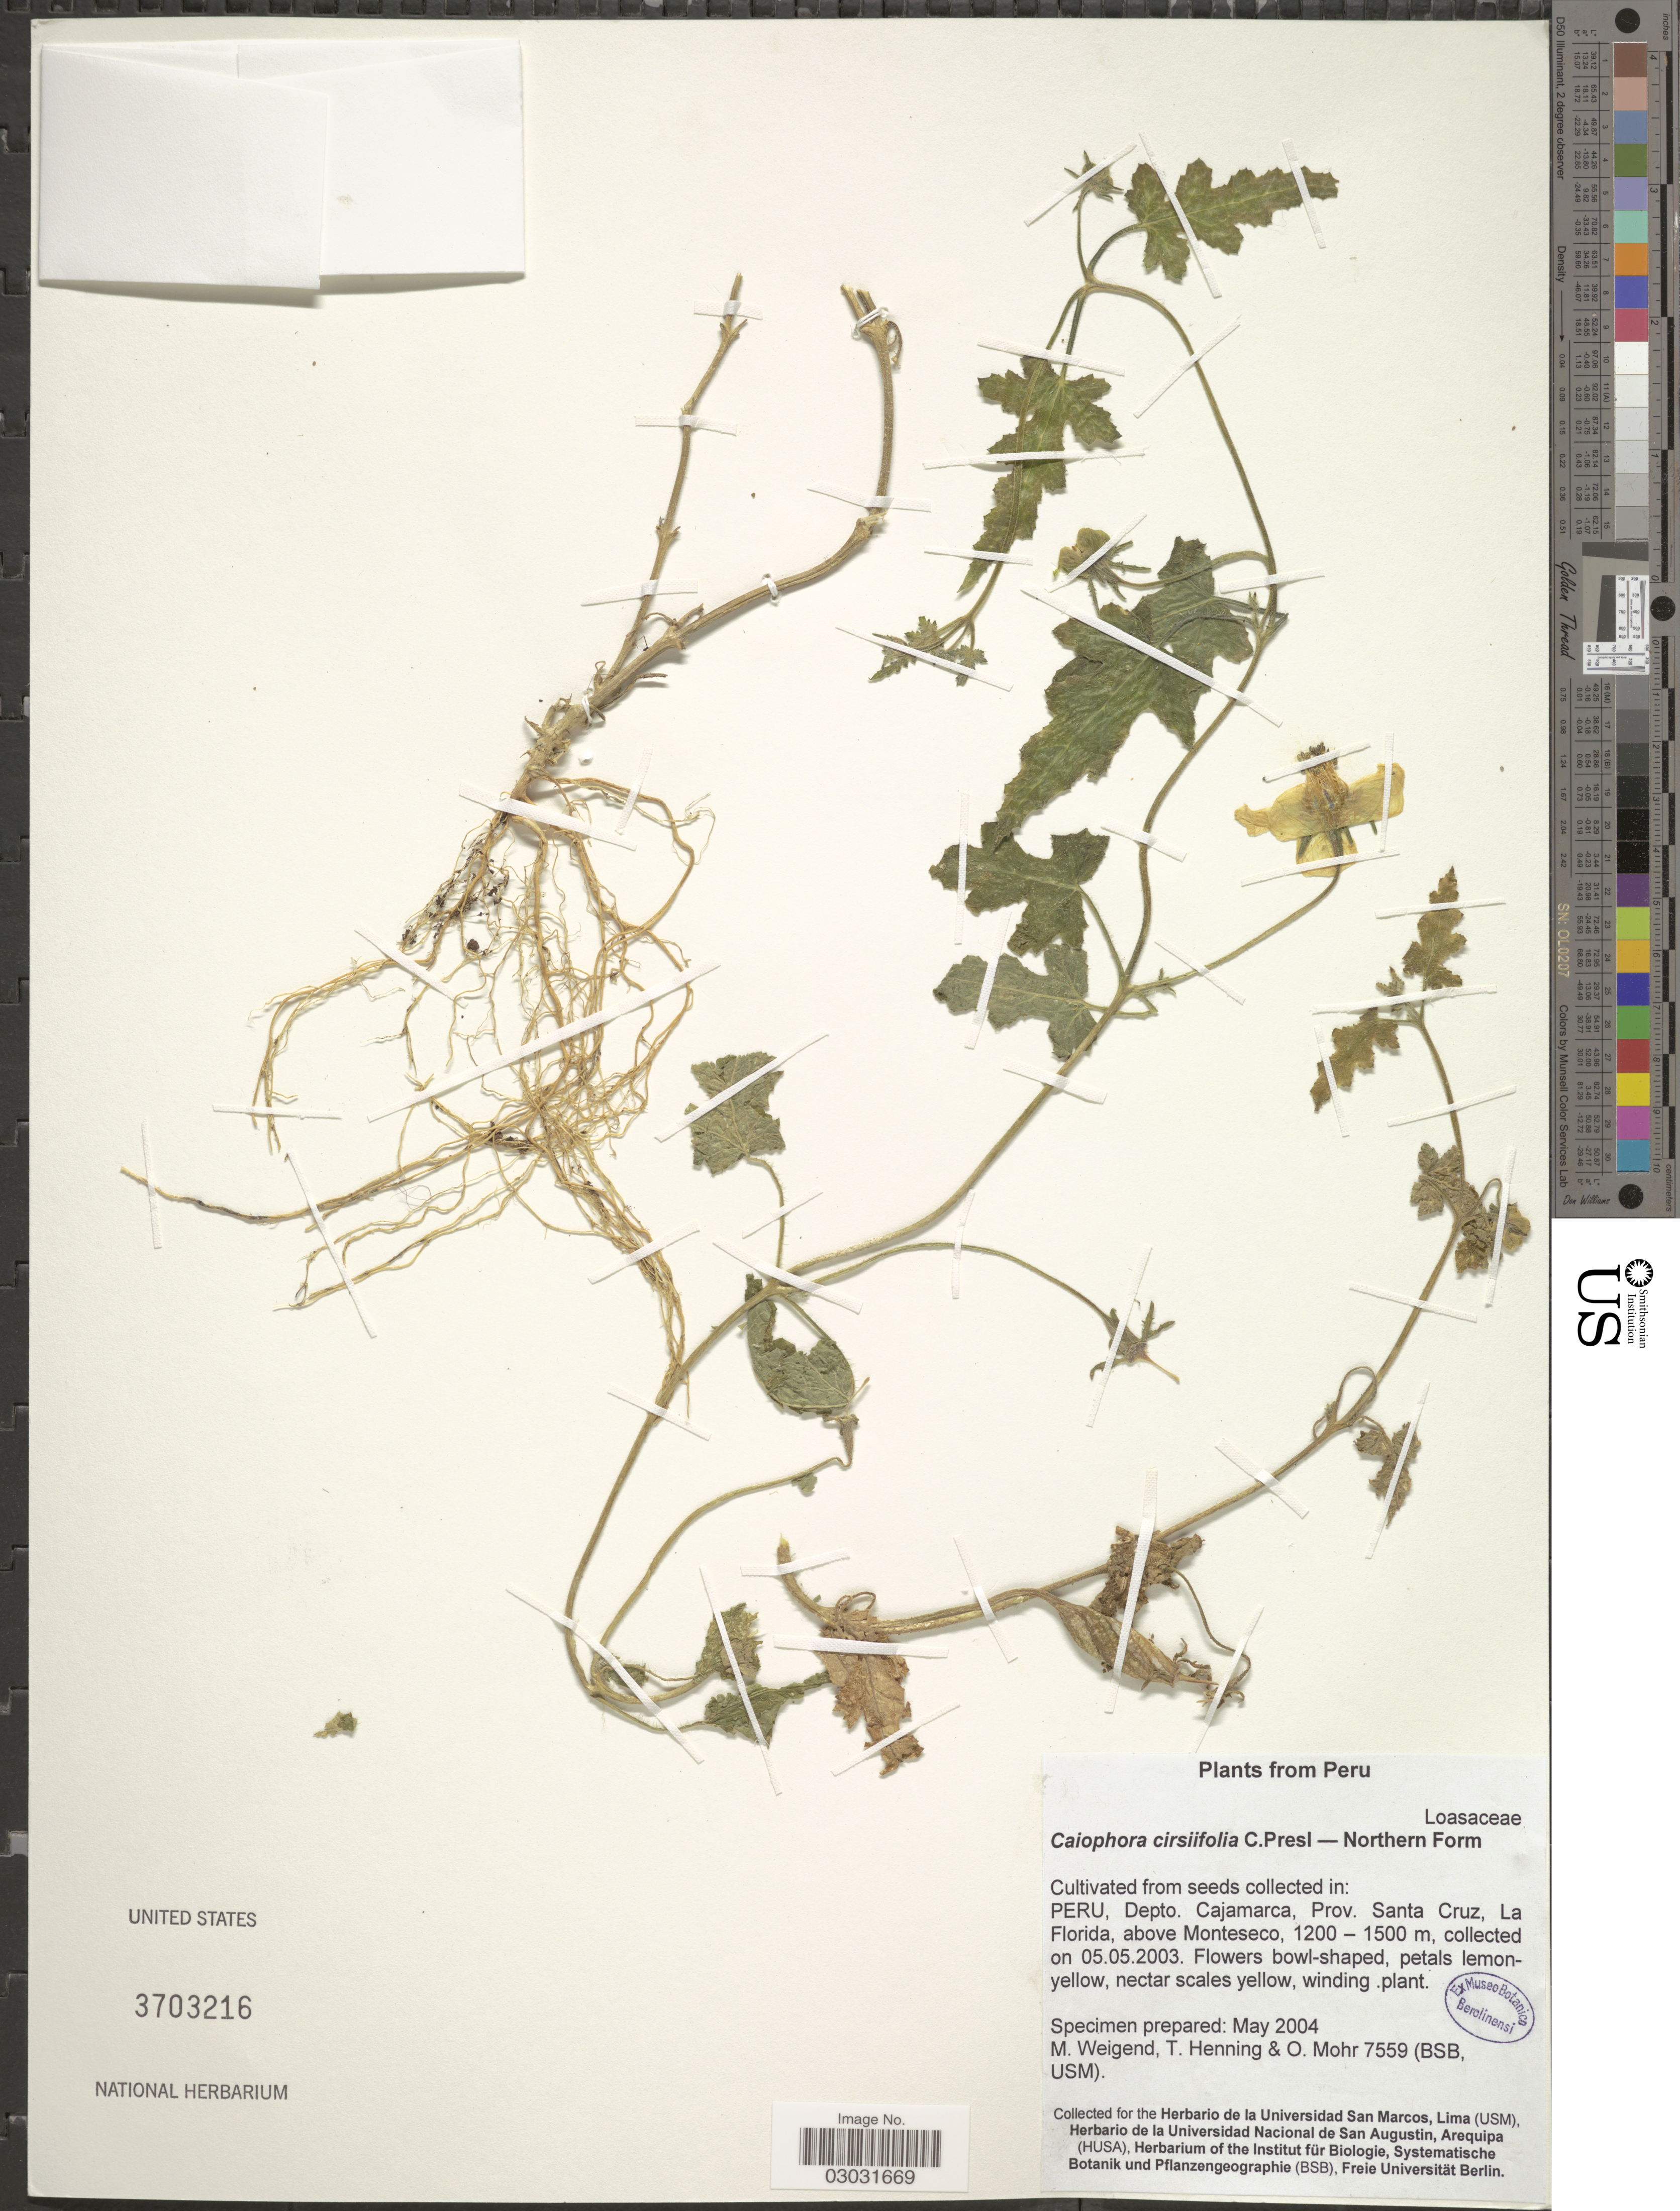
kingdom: Plantae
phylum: Tracheophyta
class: Magnoliopsida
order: Cornales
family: Loasaceae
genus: Caiophora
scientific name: Caiophora cirsiifolia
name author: C. Presl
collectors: M. Weigend, T. Henning & O. Mohr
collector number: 7559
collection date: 2004-05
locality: Cultivated from seeds collected in Peru, Depto. Cajamarca, Prov. Santa Cruz, La Florida, above Monteseco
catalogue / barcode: US 3703216